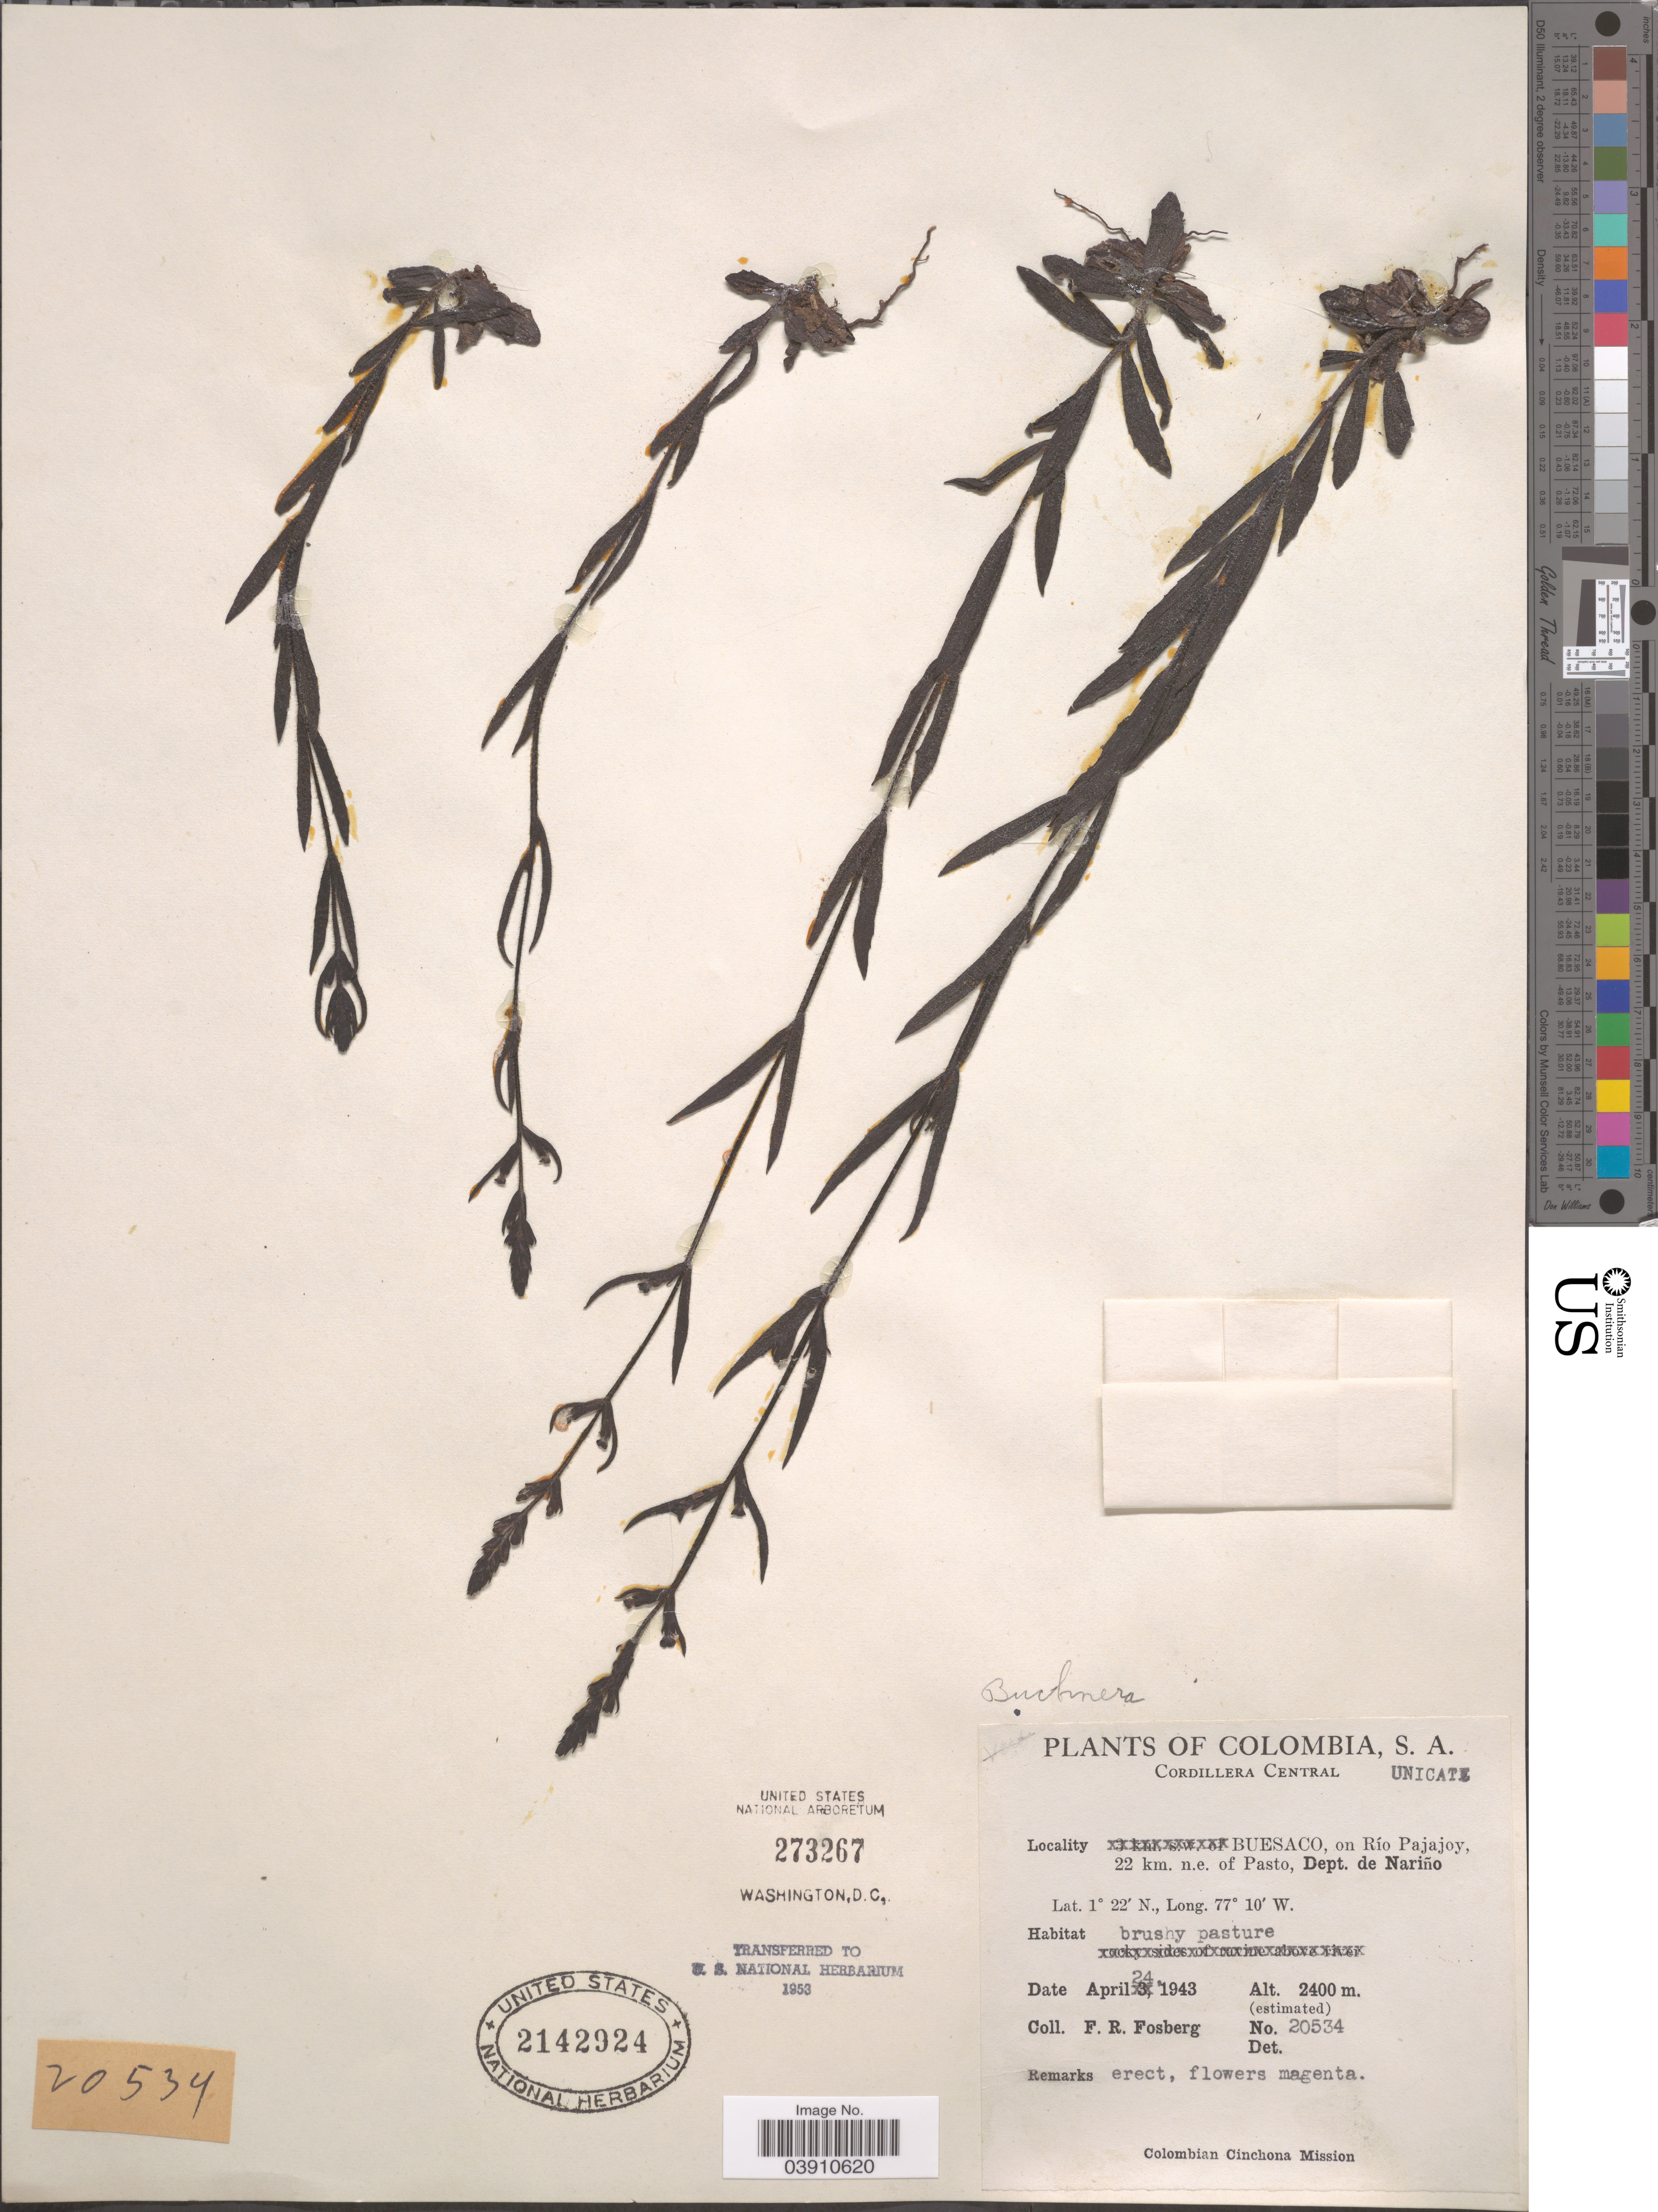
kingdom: Plantae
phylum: Tracheophyta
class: Magnoliopsida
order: Lamiales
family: Orobanchaceae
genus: Buchnera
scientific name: Buchnera sp.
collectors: F. R. Fosberg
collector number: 20534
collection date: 1943-04-24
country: Colombia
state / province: Nariño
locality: Cordillera Central. Buesaco, on Río Pajajoy, 22 km. n.e. of Pasto, Dept. de Nariño.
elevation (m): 2400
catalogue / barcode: US 2142924